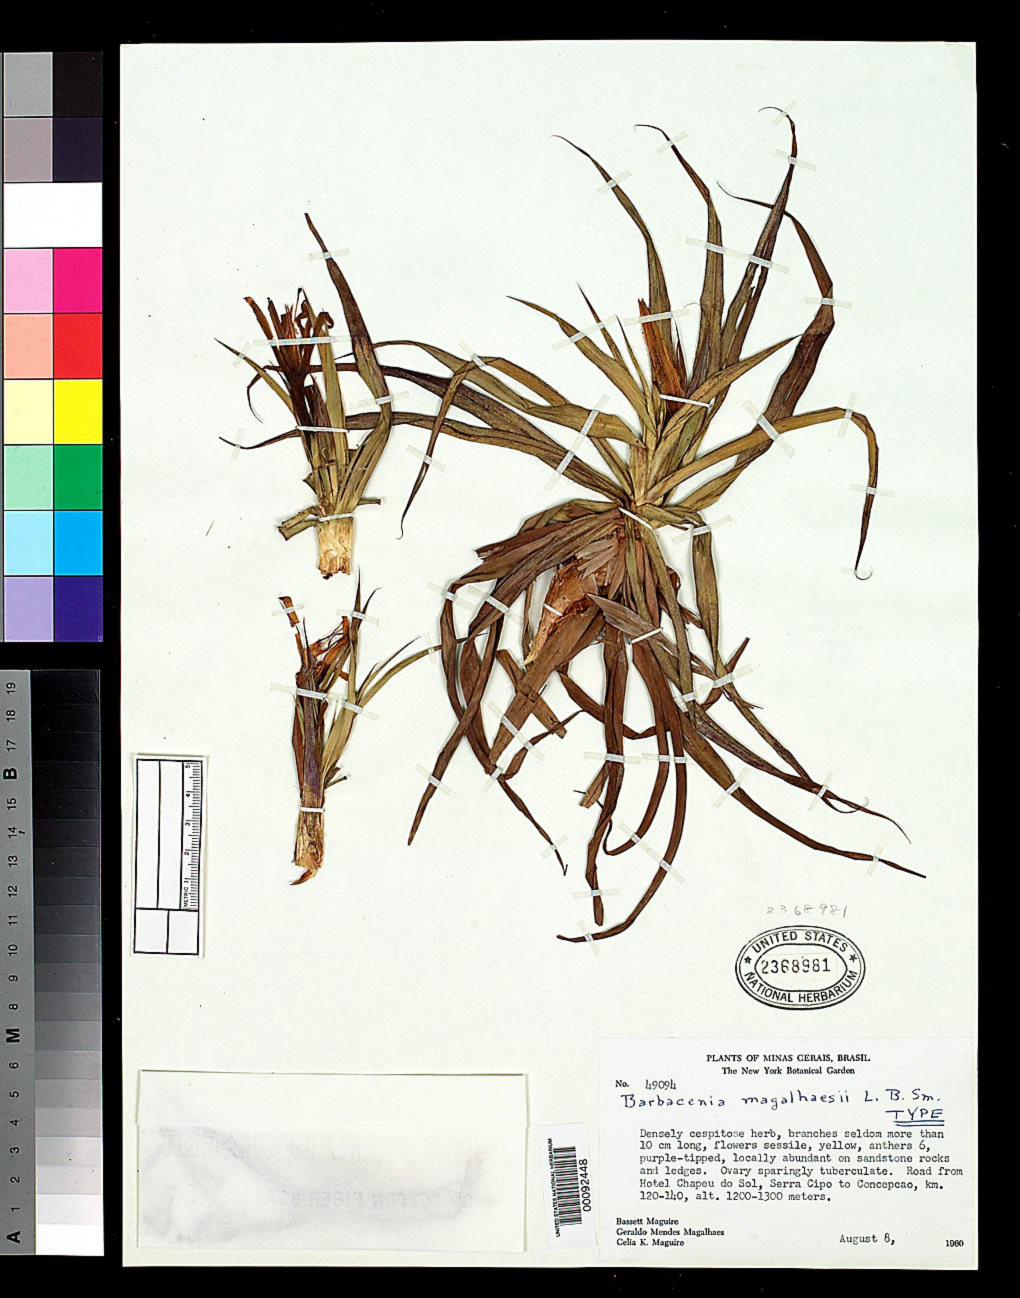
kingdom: Plantae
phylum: Tracheophyta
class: Liliopsida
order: Pandanales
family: Velloziaceae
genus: Barbacenia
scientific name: Barbacenia magalhaesii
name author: L.B. Sm.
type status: Holotype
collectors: B. Maguire, G. Magalhaes & C. K. Maguire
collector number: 49094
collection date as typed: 08 Aug 1960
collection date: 1960-08-08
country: Brazil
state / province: Minas Gerais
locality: Hotel Chapeu de Sol, Serra Cipo to Conveicao, Km 120-140.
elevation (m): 1200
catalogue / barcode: US 2368981